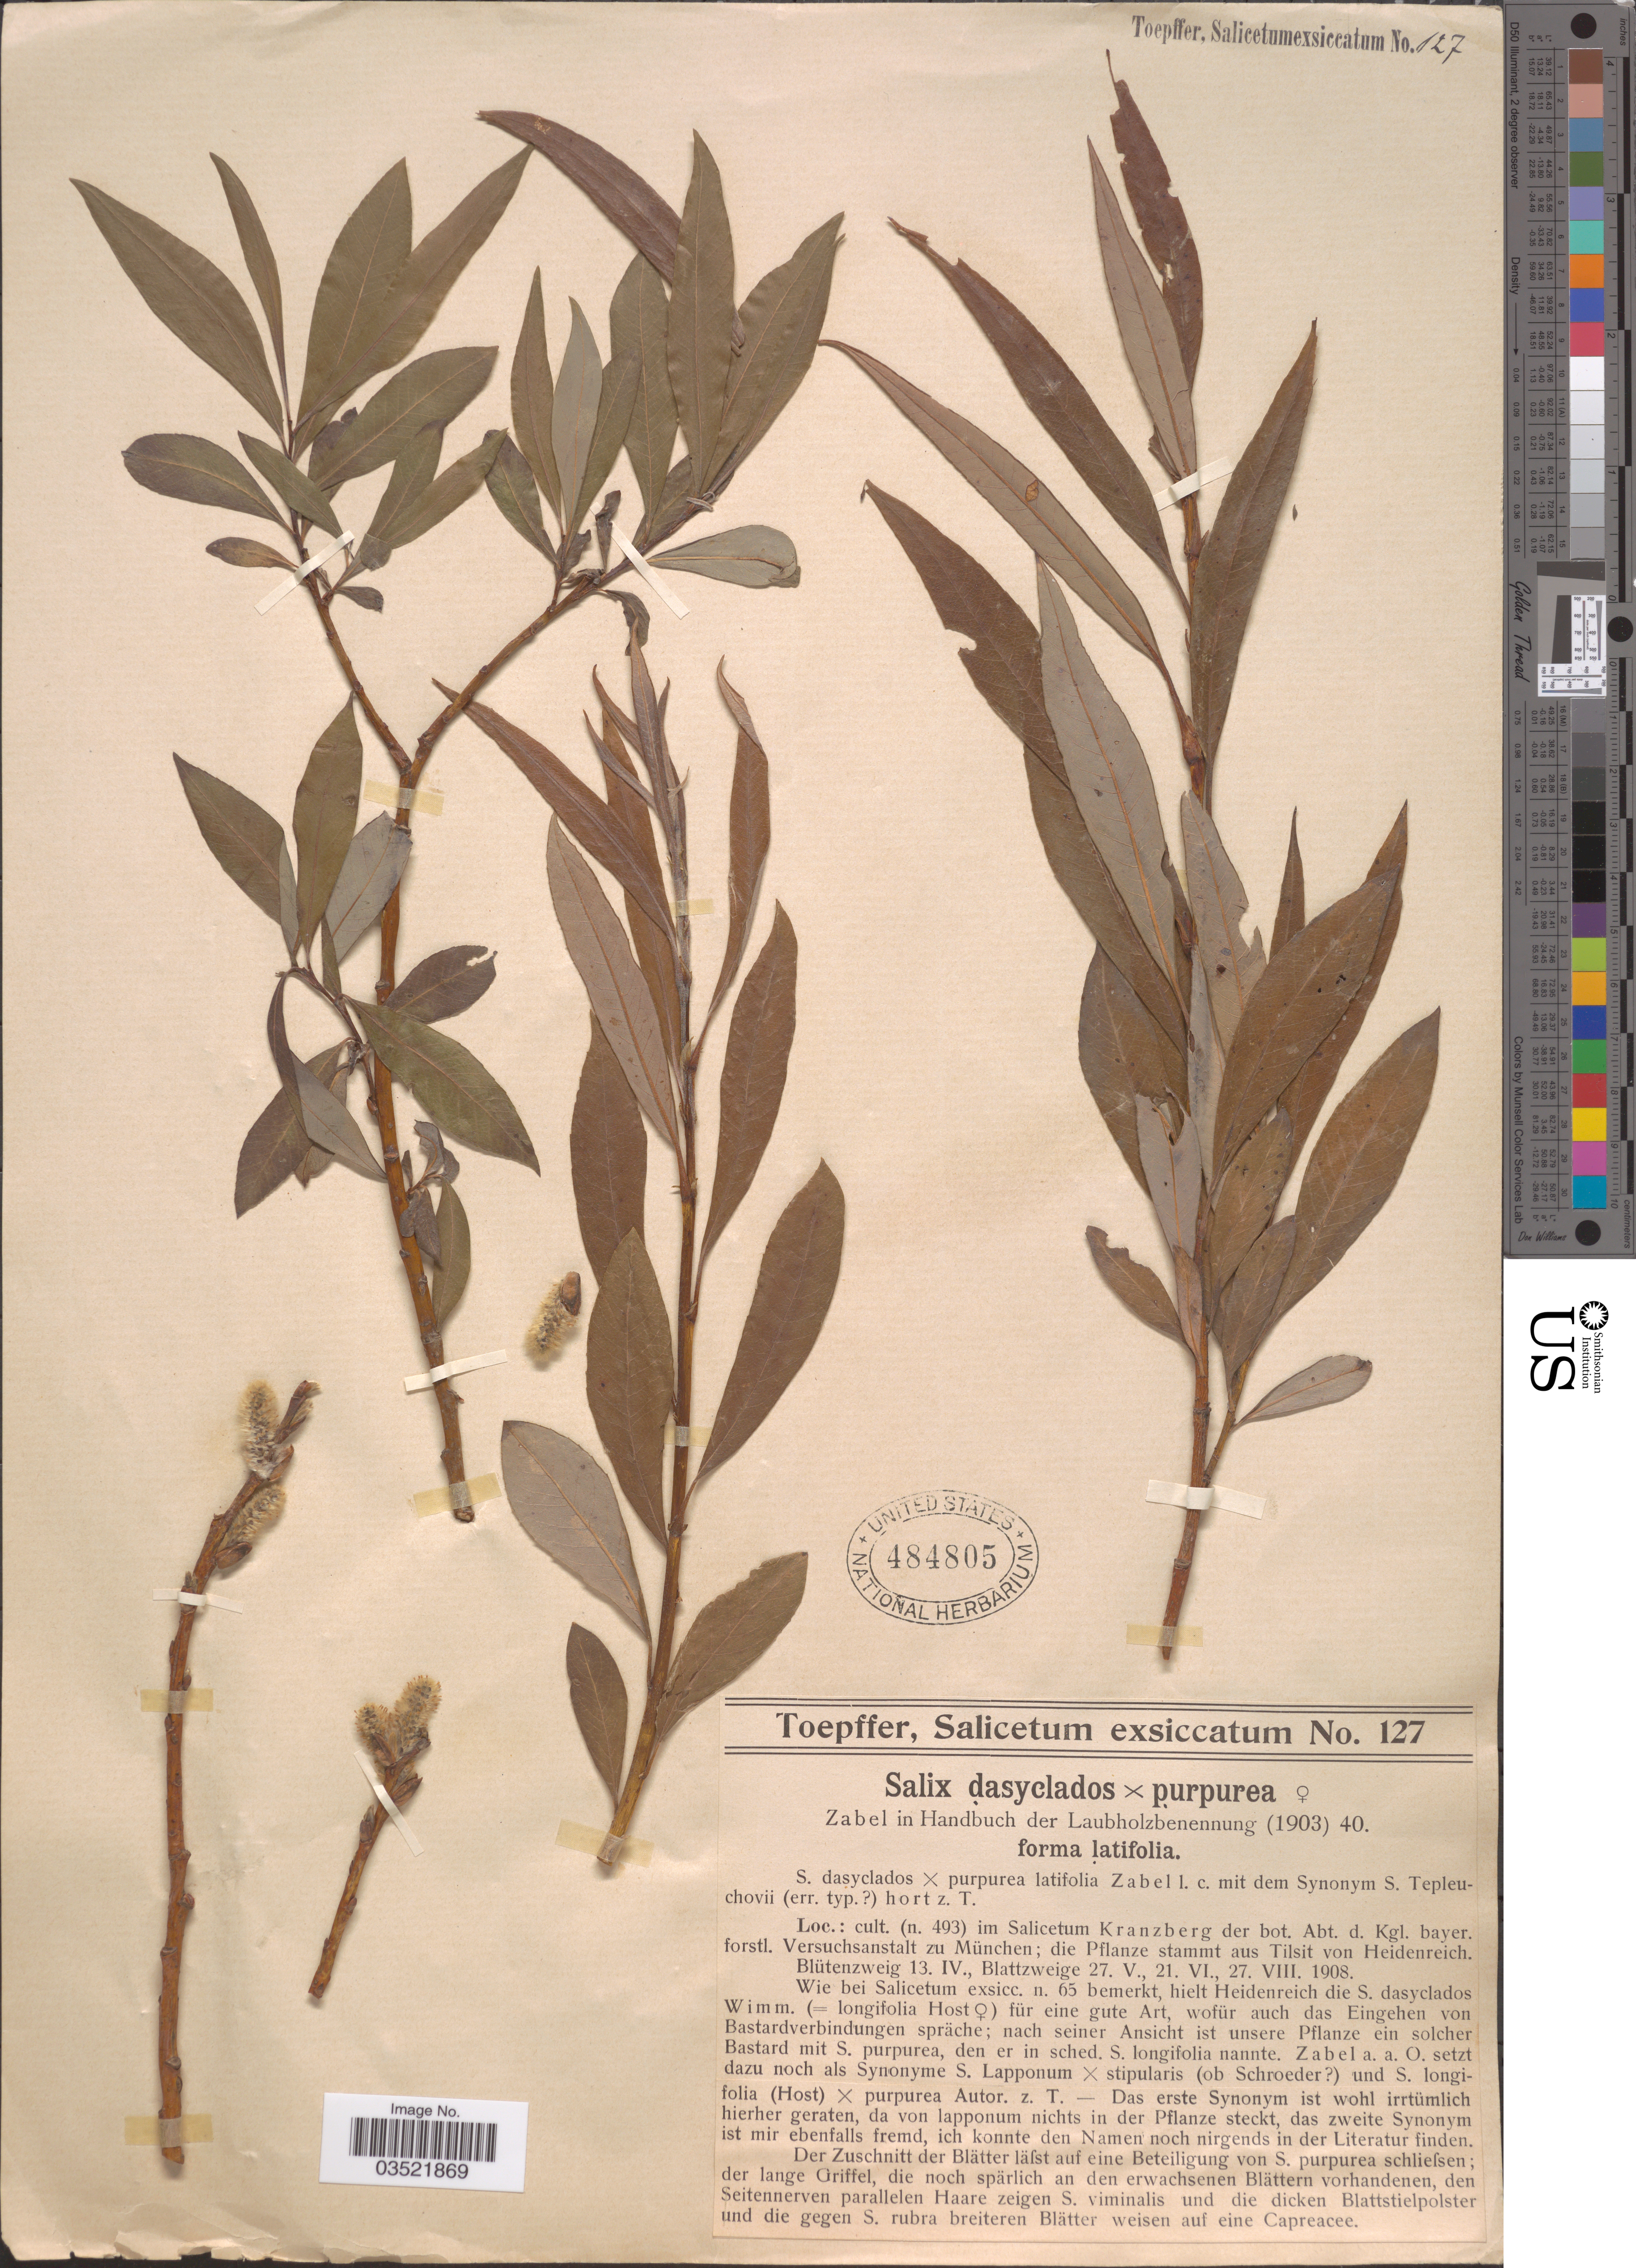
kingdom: Plantae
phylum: Tracheophyta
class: Magnoliopsida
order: Malpighiales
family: Salicaceae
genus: Salix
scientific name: Salix x euryadenia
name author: Ausserd. ex A. Kern.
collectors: A. Toepffer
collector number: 127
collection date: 1908-04-13/1908-08-27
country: Germany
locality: Cult. (n. 493) im Salicetum Kranzberg der bot. Abt. d. Kgl. bayer. forstl. Versuchsanstalt zu München; die Pflanze stammt aus Tilsit von Heidenreich.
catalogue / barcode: US 484805